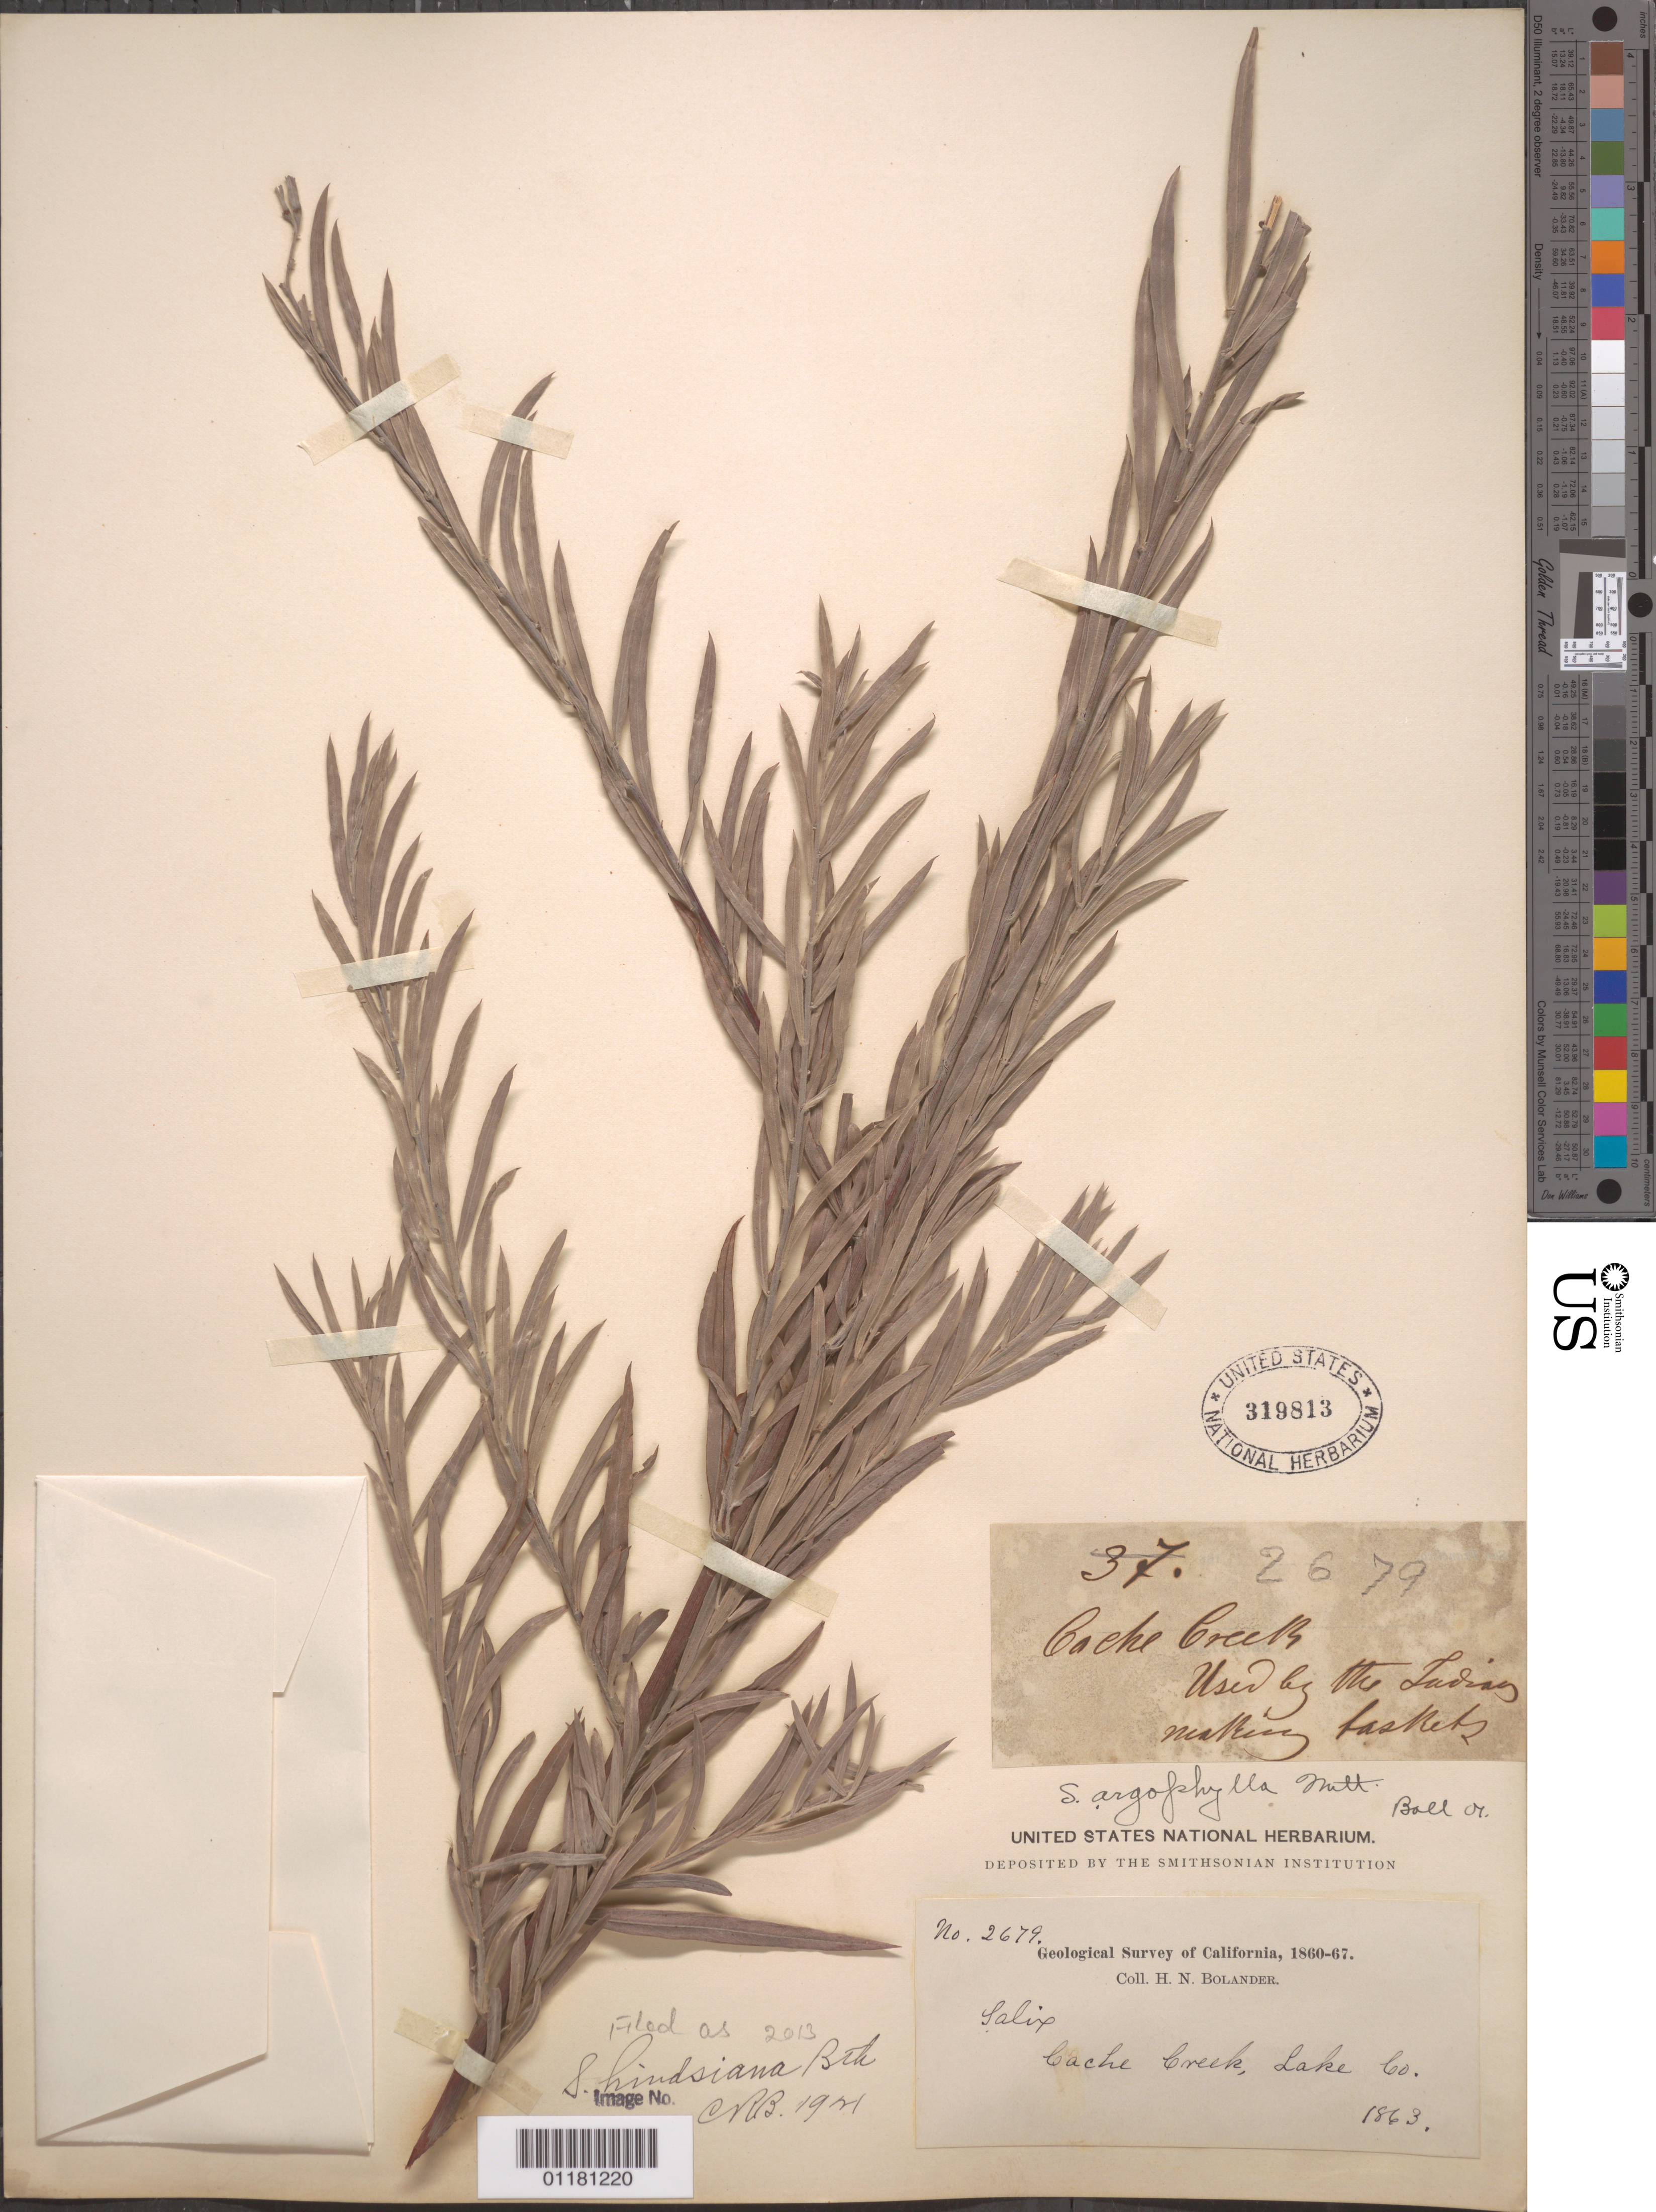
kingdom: Plantae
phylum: Tracheophyta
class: Magnoliopsida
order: Malpighiales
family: Salicaceae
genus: Salix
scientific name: Salix hindsiana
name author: Benth.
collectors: H. Bolander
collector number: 2679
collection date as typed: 1863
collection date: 1863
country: United States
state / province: California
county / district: Lake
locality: Cache Creek.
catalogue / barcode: US 319813